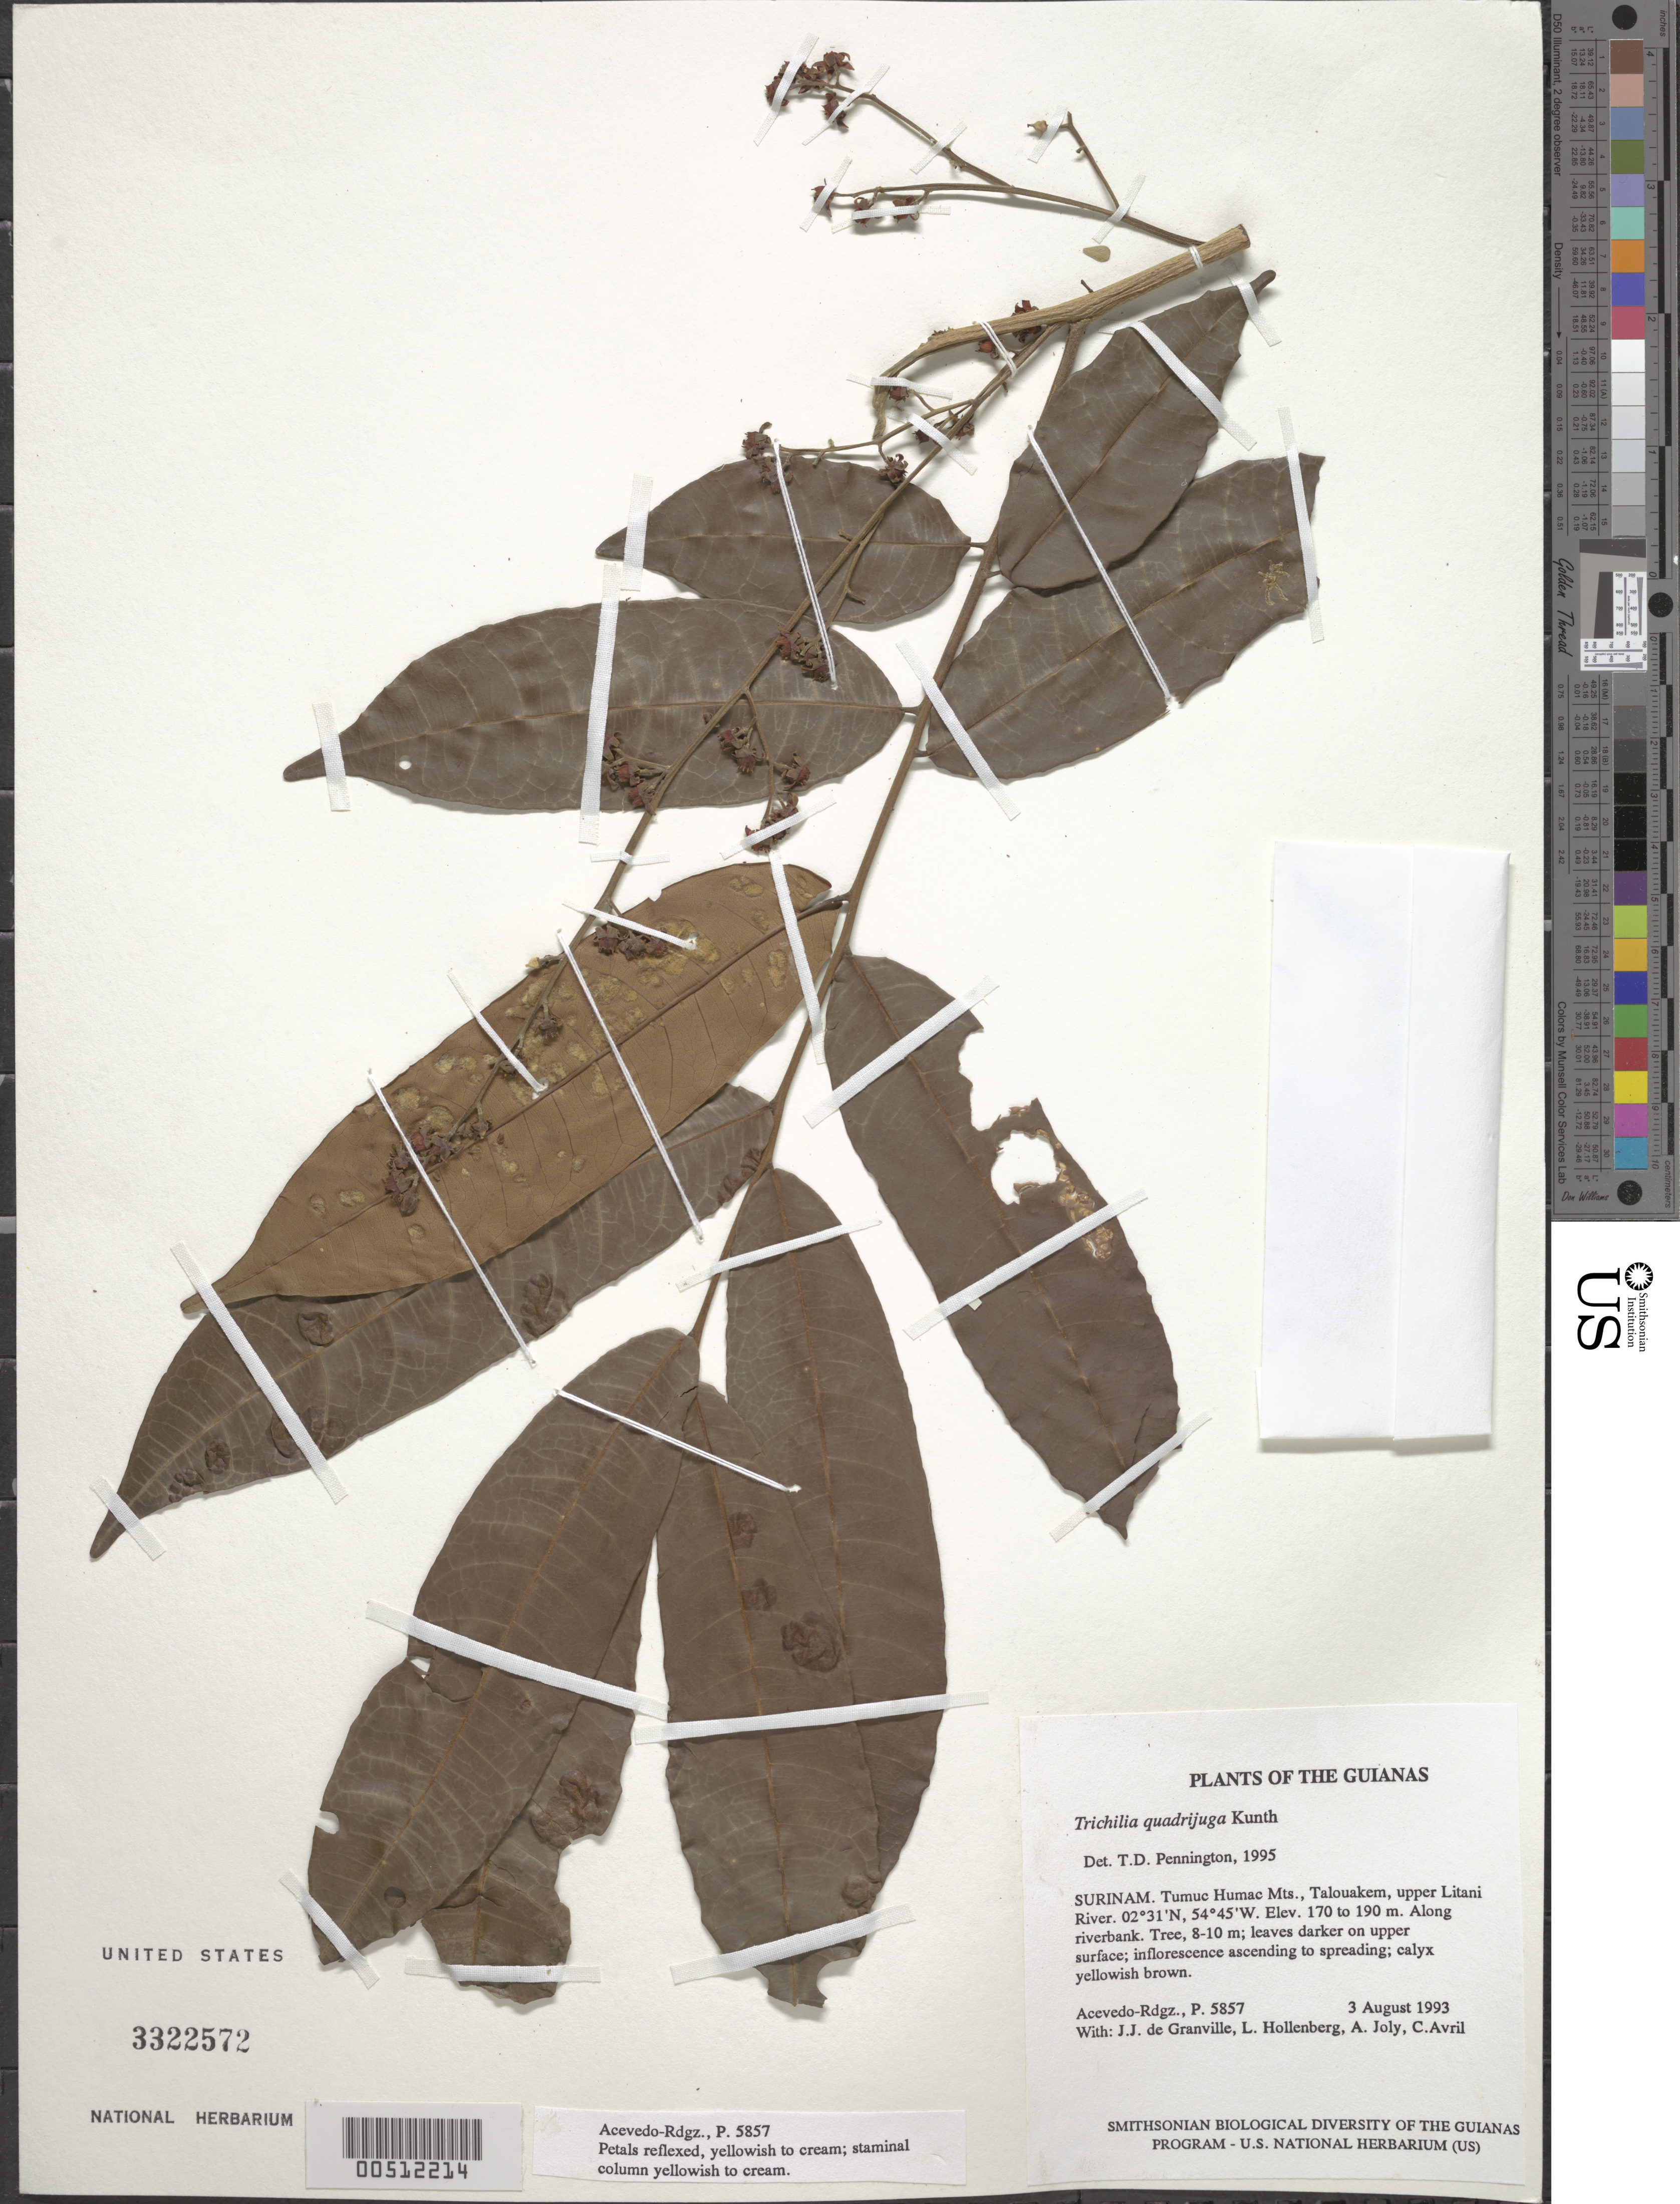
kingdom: Plantae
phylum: Tracheophyta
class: Magnoliopsida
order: Sapindales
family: Meliaceae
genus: Trichilia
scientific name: Trichilia quadrijuga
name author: Kunth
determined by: Pennington, T. D., (K)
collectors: P. Acevedo-Rodr., J.-J. de Granville, A. Joly, A. Boyer & L. Hollenberg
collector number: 5857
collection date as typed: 03 Aug 1993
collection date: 1993-08-03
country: Suriname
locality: Tumuc Humac Mts., Talouakem, upper Litani River.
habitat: Along riverbank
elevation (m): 170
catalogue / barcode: US 3322572